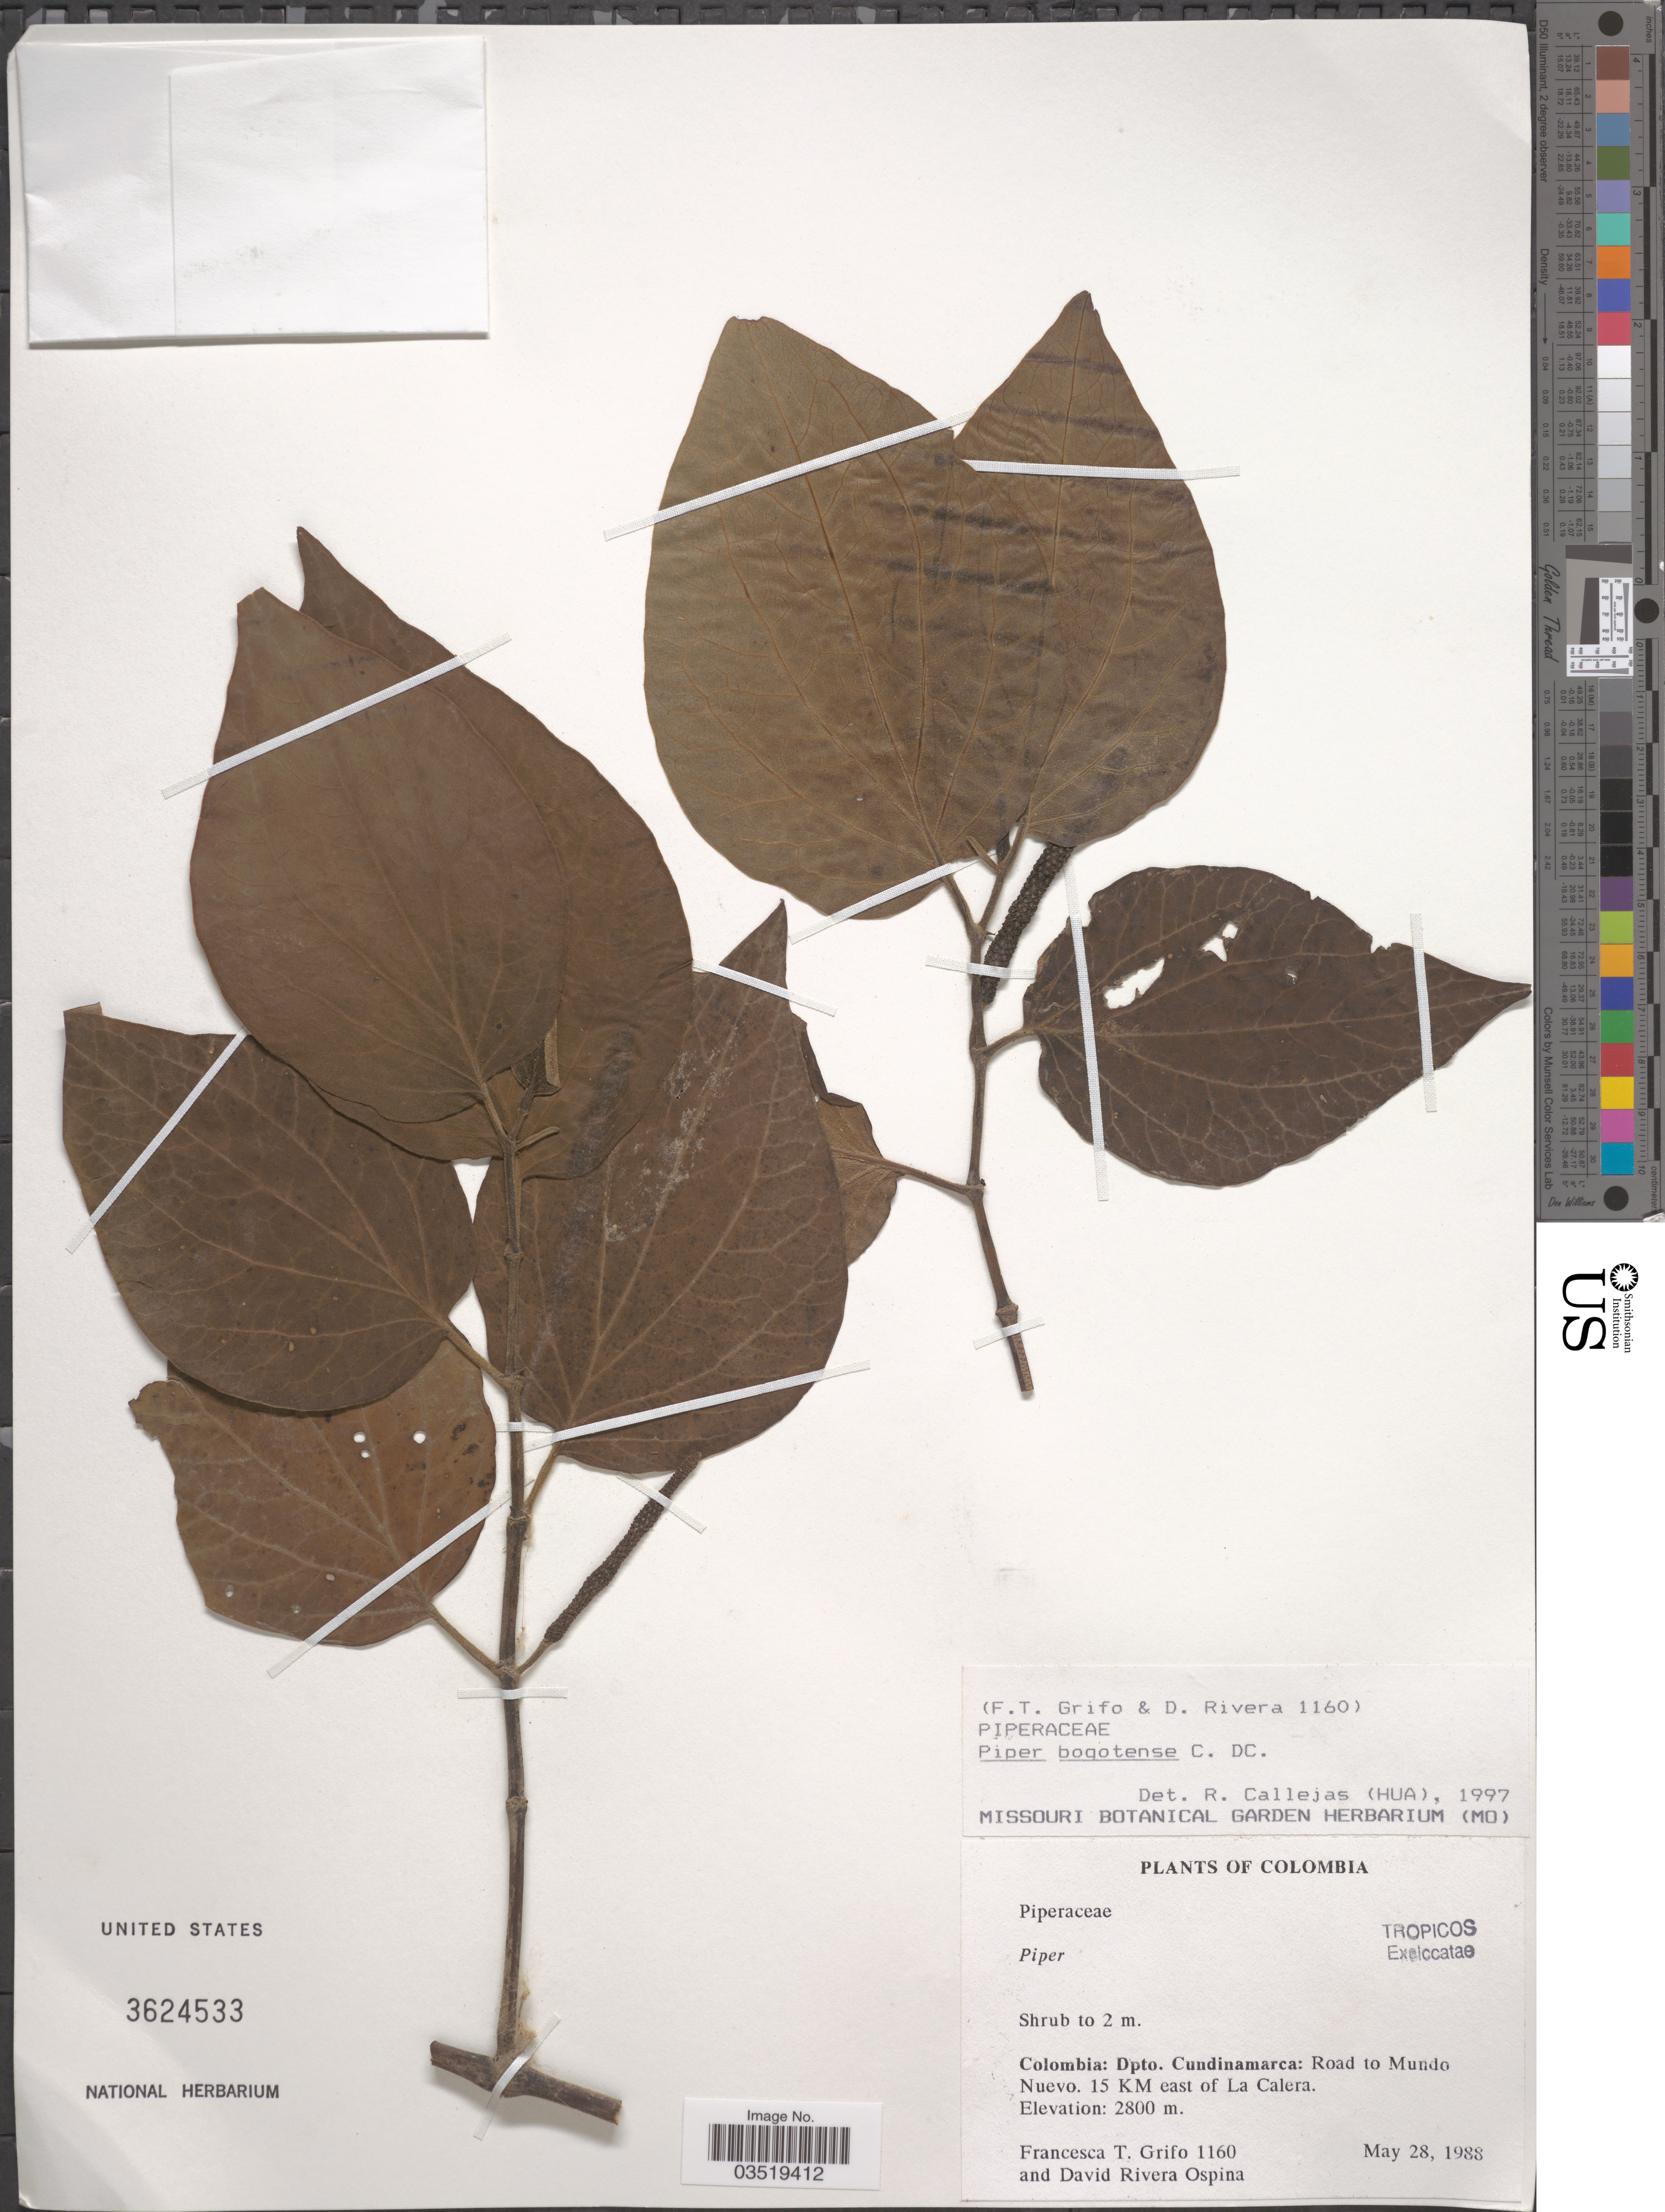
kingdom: Plantae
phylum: Tracheophyta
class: Magnoliopsida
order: Piperales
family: Piperaceae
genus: Piper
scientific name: Piper bogotense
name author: C. DC.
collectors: F. Grifo & D. Ospina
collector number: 1160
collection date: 1988-05-28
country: Colombia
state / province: Cundinamarca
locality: Dpto. Cundinamarca: Road to Mundo Nuevo. 15 Km east of La Calera.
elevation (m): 2800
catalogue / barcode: US 3624533